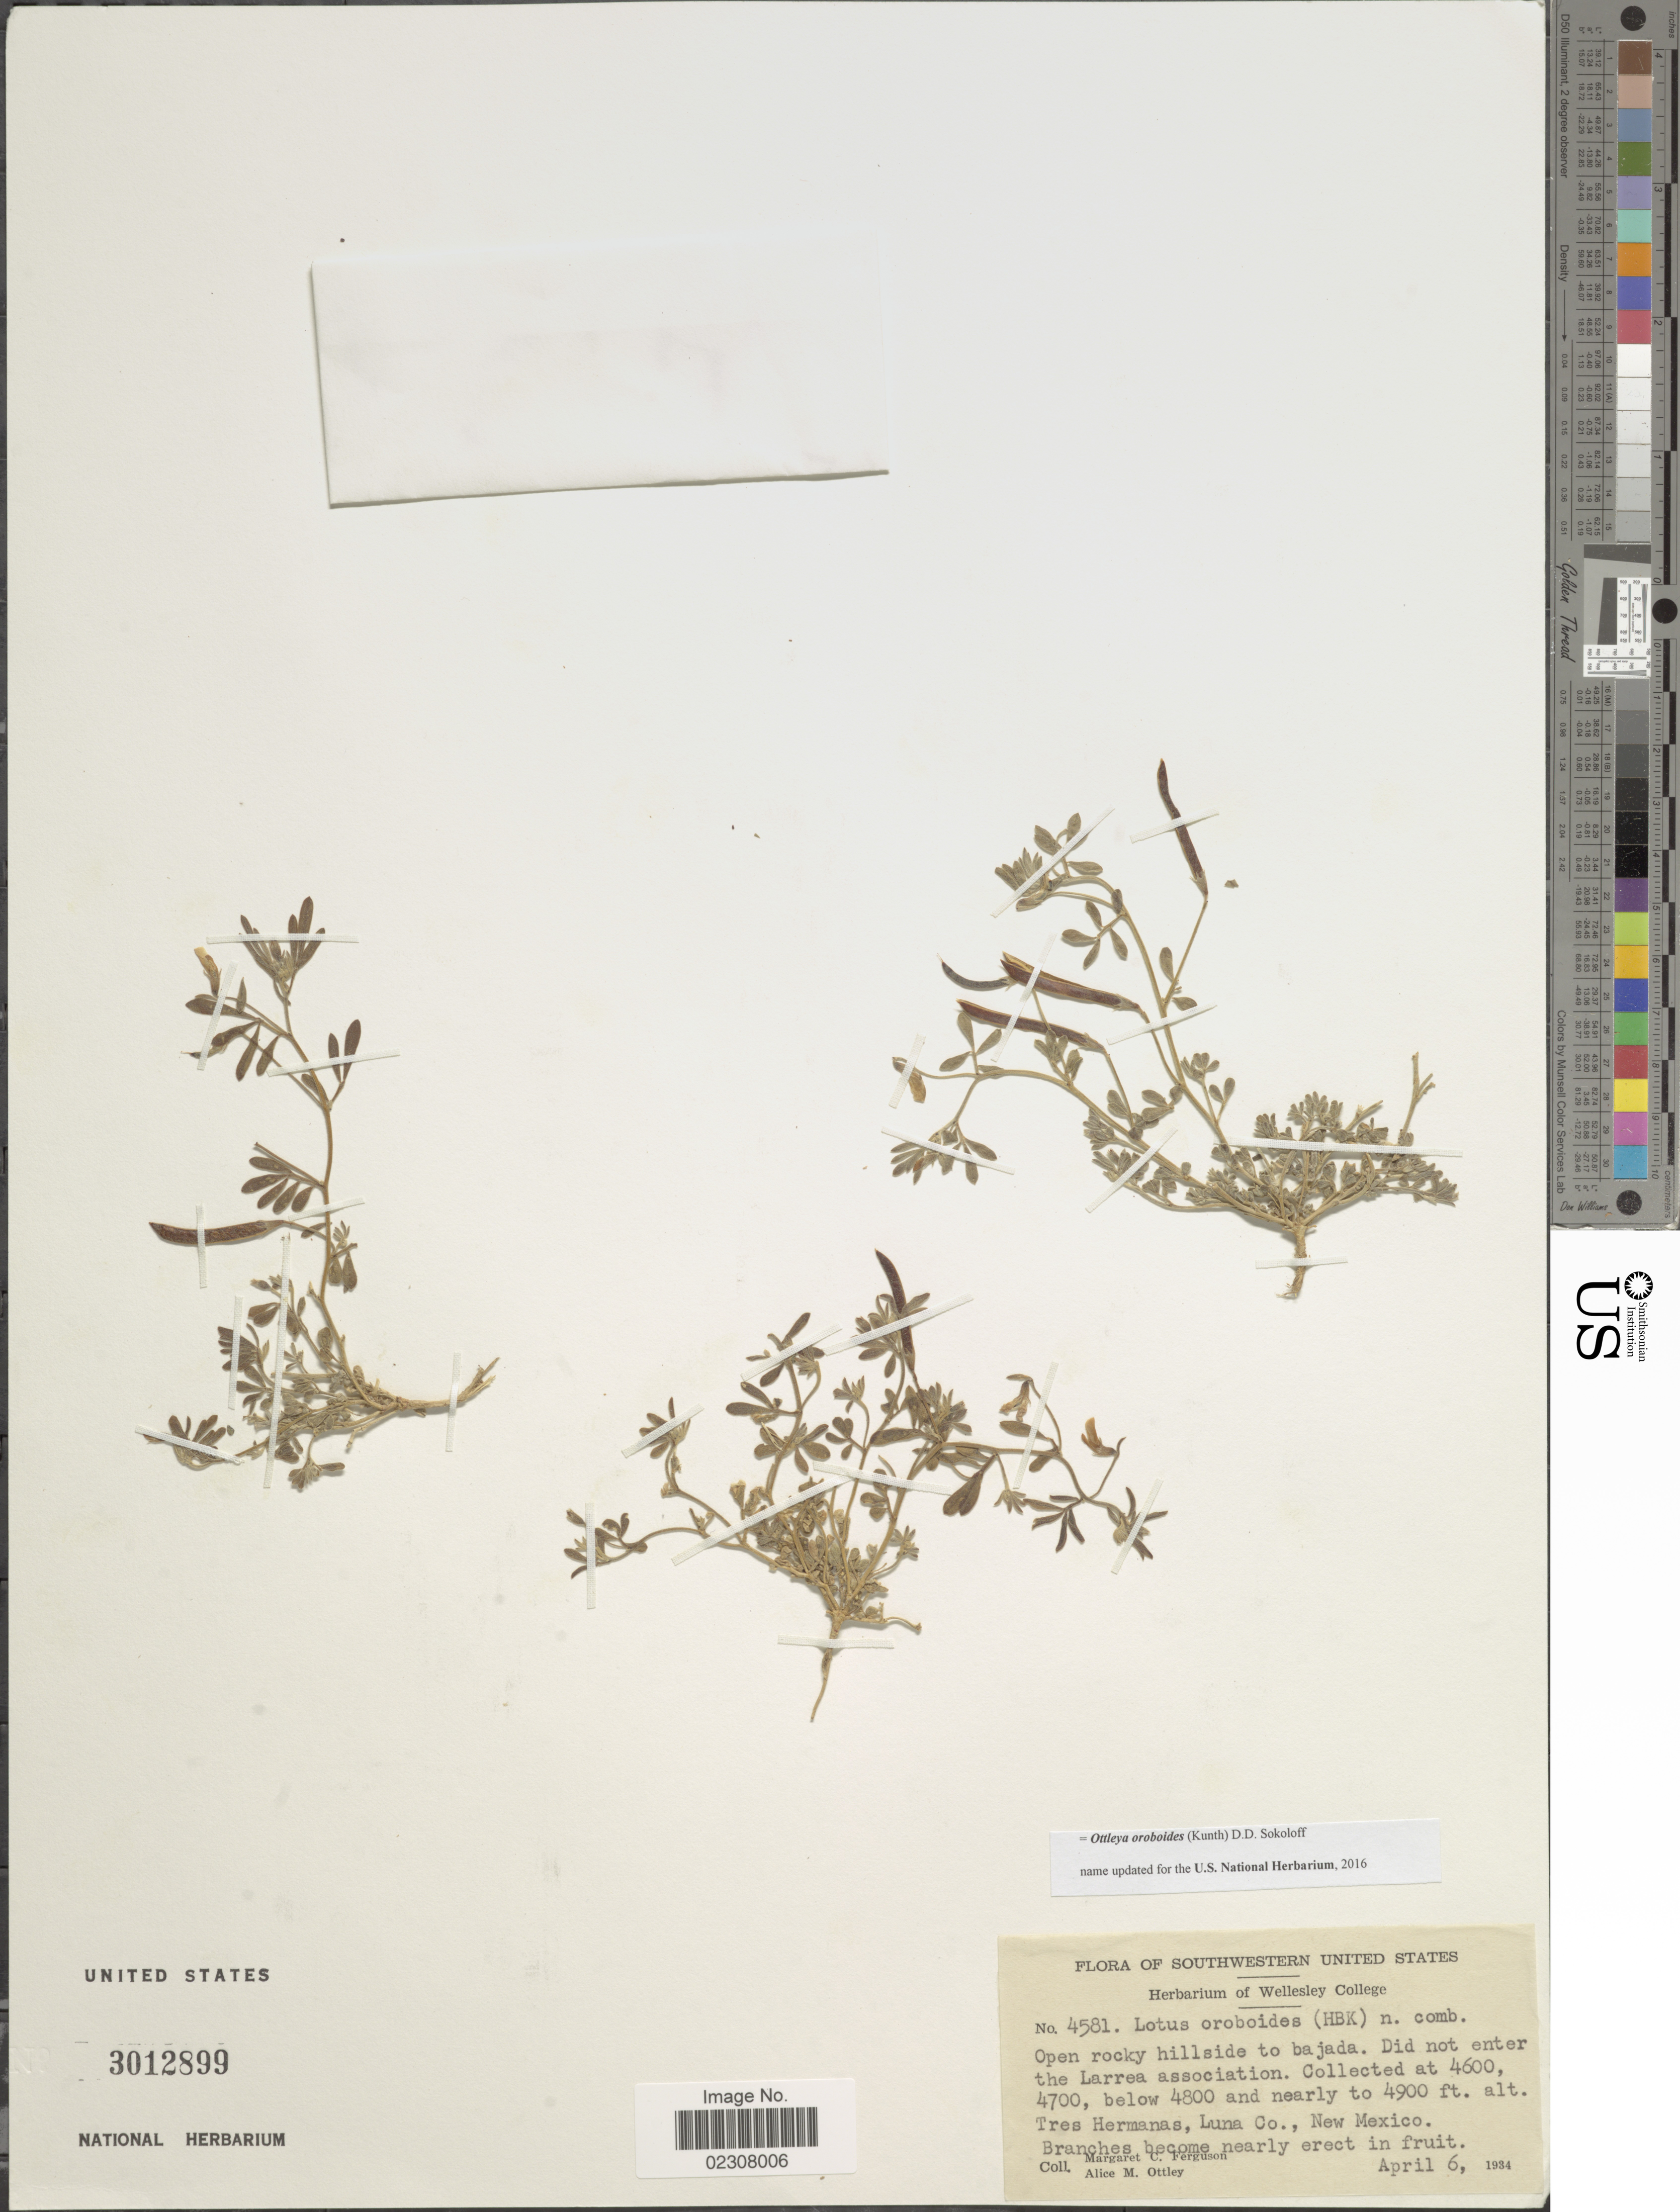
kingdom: Plantae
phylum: Tracheophyta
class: Magnoliopsida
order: Fabales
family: Fabaceae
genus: Ottleya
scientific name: Ottleya oroboides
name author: (Kunth) D.D. Sokoloff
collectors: M. Ferguson & A. M. Ottley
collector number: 4581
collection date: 1934-04-06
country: United States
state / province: New Mexico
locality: Southwestern United States, Open rocky hillside to bajada . Tres Hermanas, Luna Co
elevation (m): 1402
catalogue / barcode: US 3012899